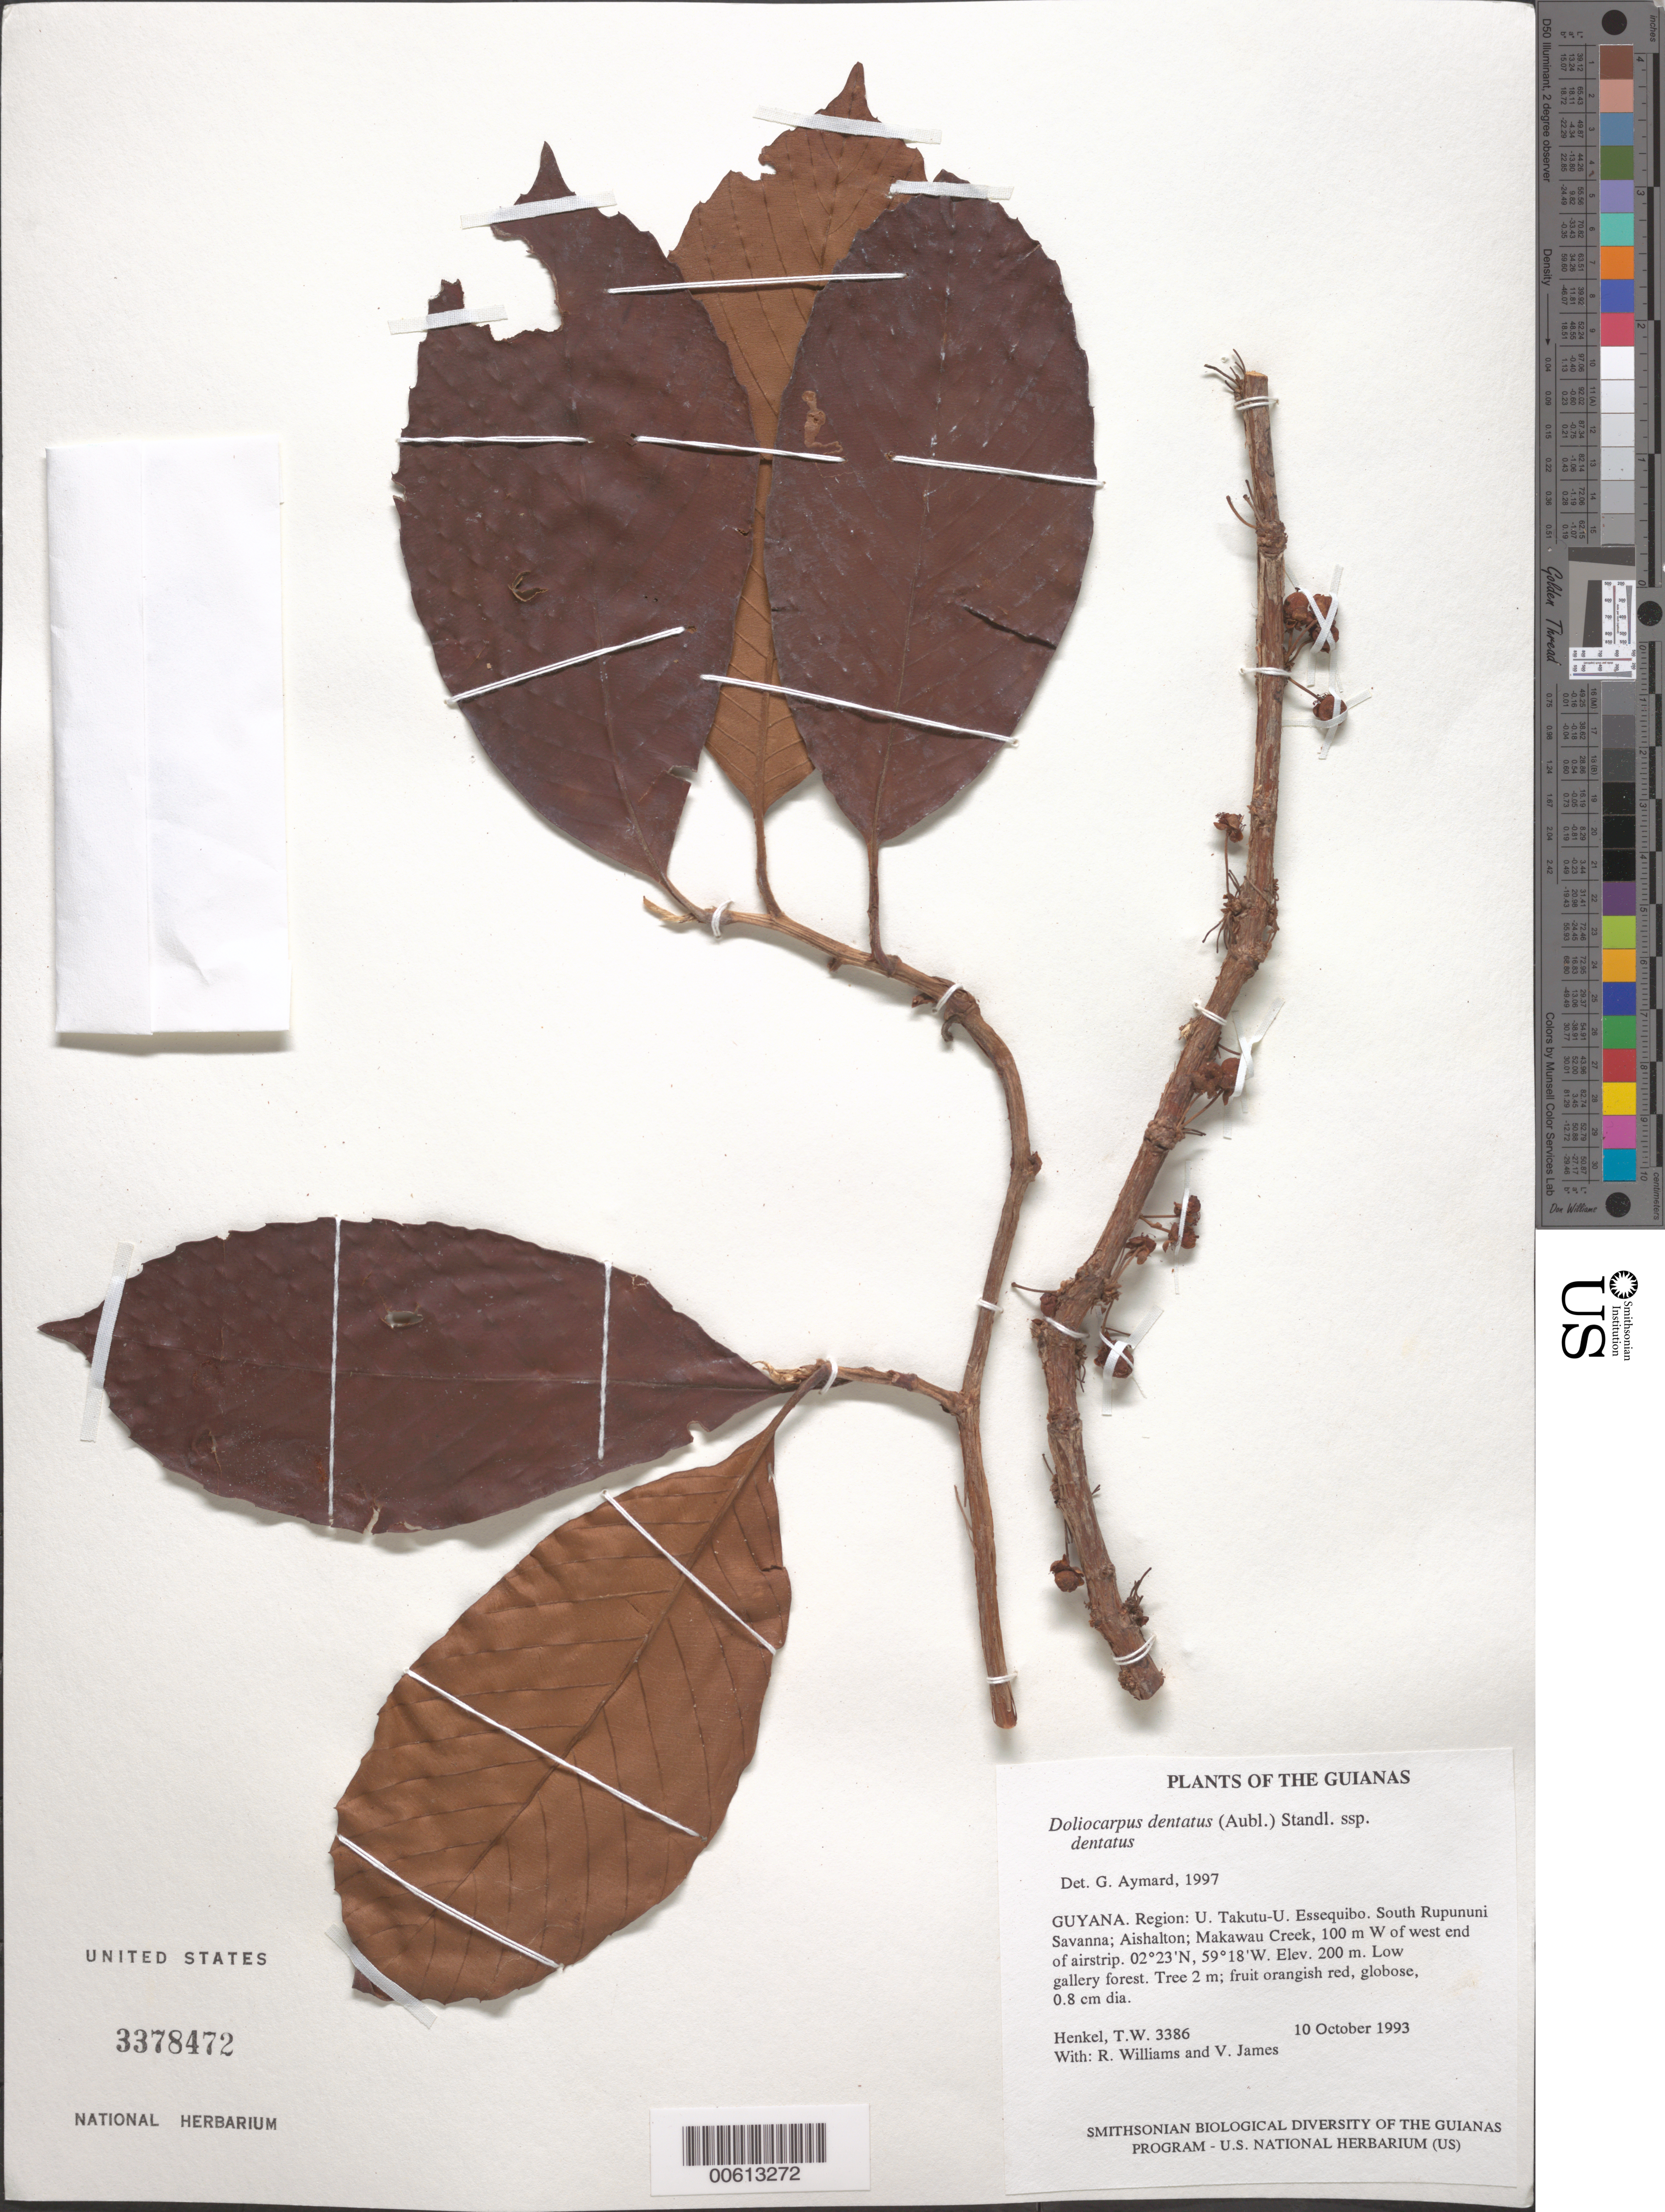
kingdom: Plantae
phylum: Tracheophyta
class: Magnoliopsida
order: Dilleniales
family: Dilleniaceae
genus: Doliocarpus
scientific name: Doliocarpus dentatus subsp. dentatus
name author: (Aubl.) Standl.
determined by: Aymard C., G. A., (PORT), Univ. Nac. Exp. de los Llanos Ezequiel Zamora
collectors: T. Henkel, R. Williams & V. James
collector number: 3386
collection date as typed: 10 October 1993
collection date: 1993-10-10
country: Guyana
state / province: U. Takutu-U. Essequibo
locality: South Rupununi Savanna; Aishalton; Makawau Creek, 100 m W of west end of airstrip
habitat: Low gallery forest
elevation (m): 200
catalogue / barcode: US 3378472